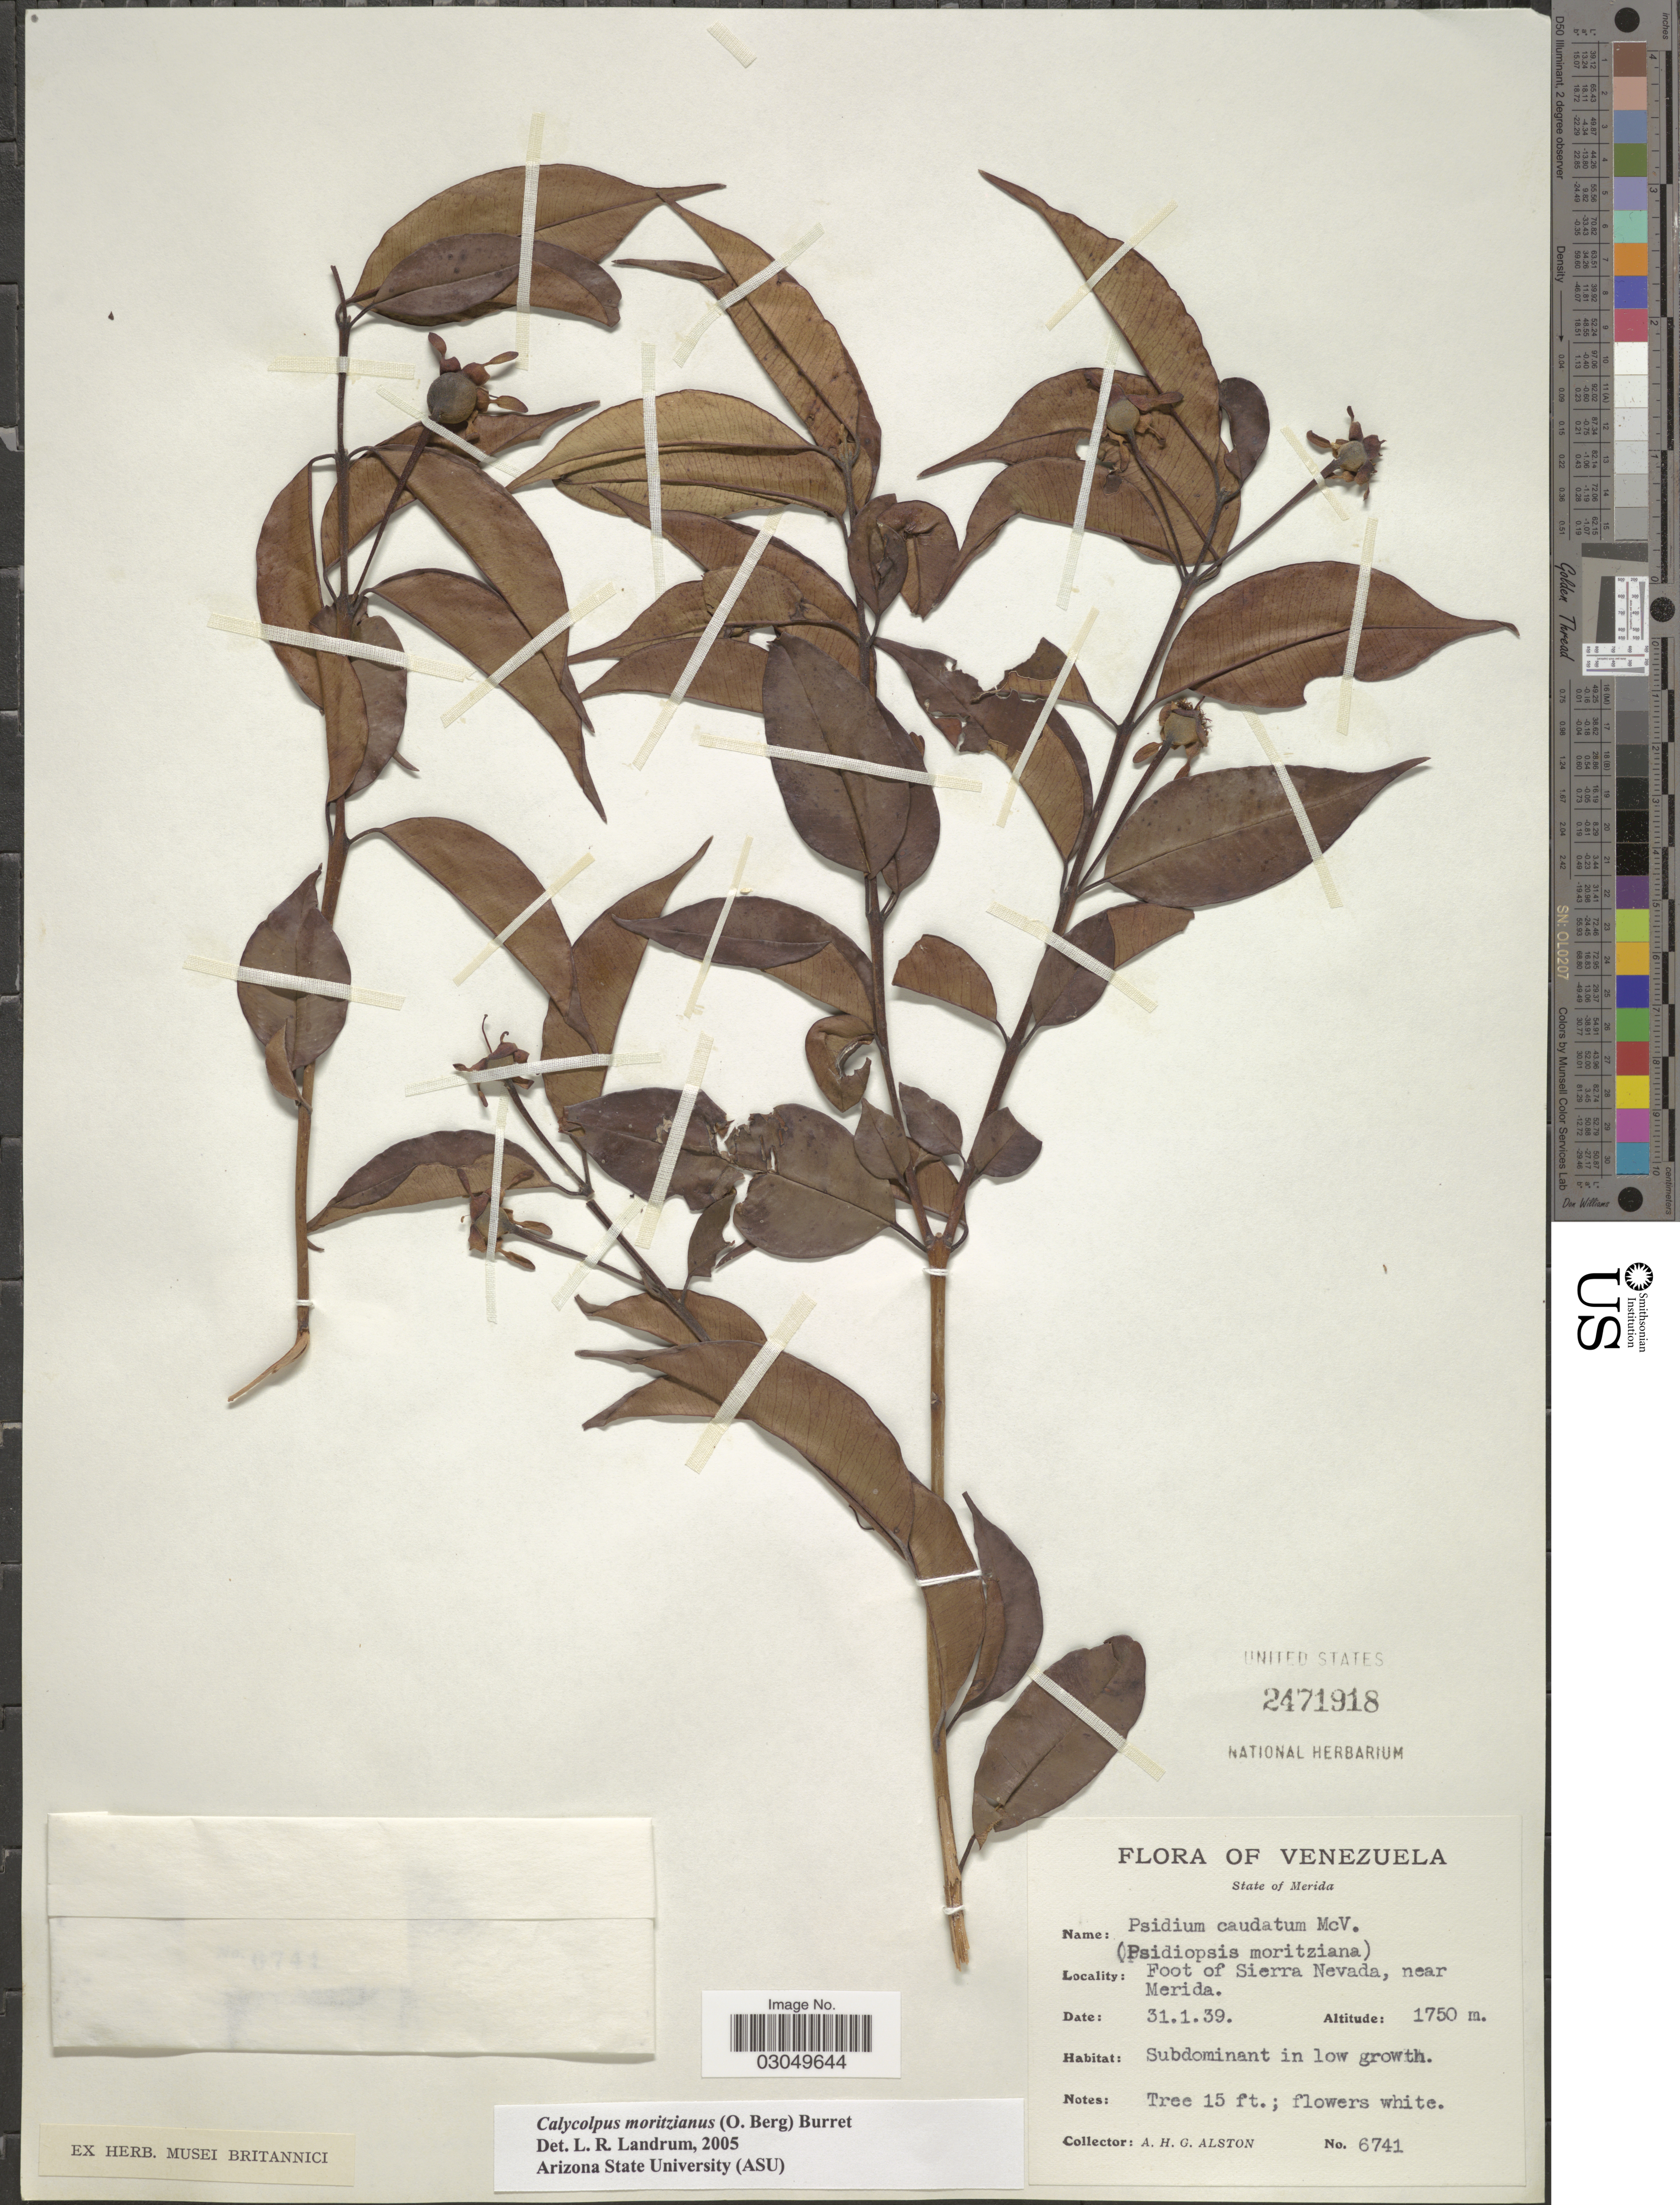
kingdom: Plantae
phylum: Tracheophyta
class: Magnoliopsida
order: Myrtales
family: Myrtaceae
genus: Calycolpus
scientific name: Calycolpus moritzianus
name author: (O. Berg) Burret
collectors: A. H. Alston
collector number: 6741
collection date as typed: Transcribed d/m/y: 31/1/39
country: Venezuela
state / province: Mérida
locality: Foot of Sierra Nevada, near Merida.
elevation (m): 1750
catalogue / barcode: US 2471918